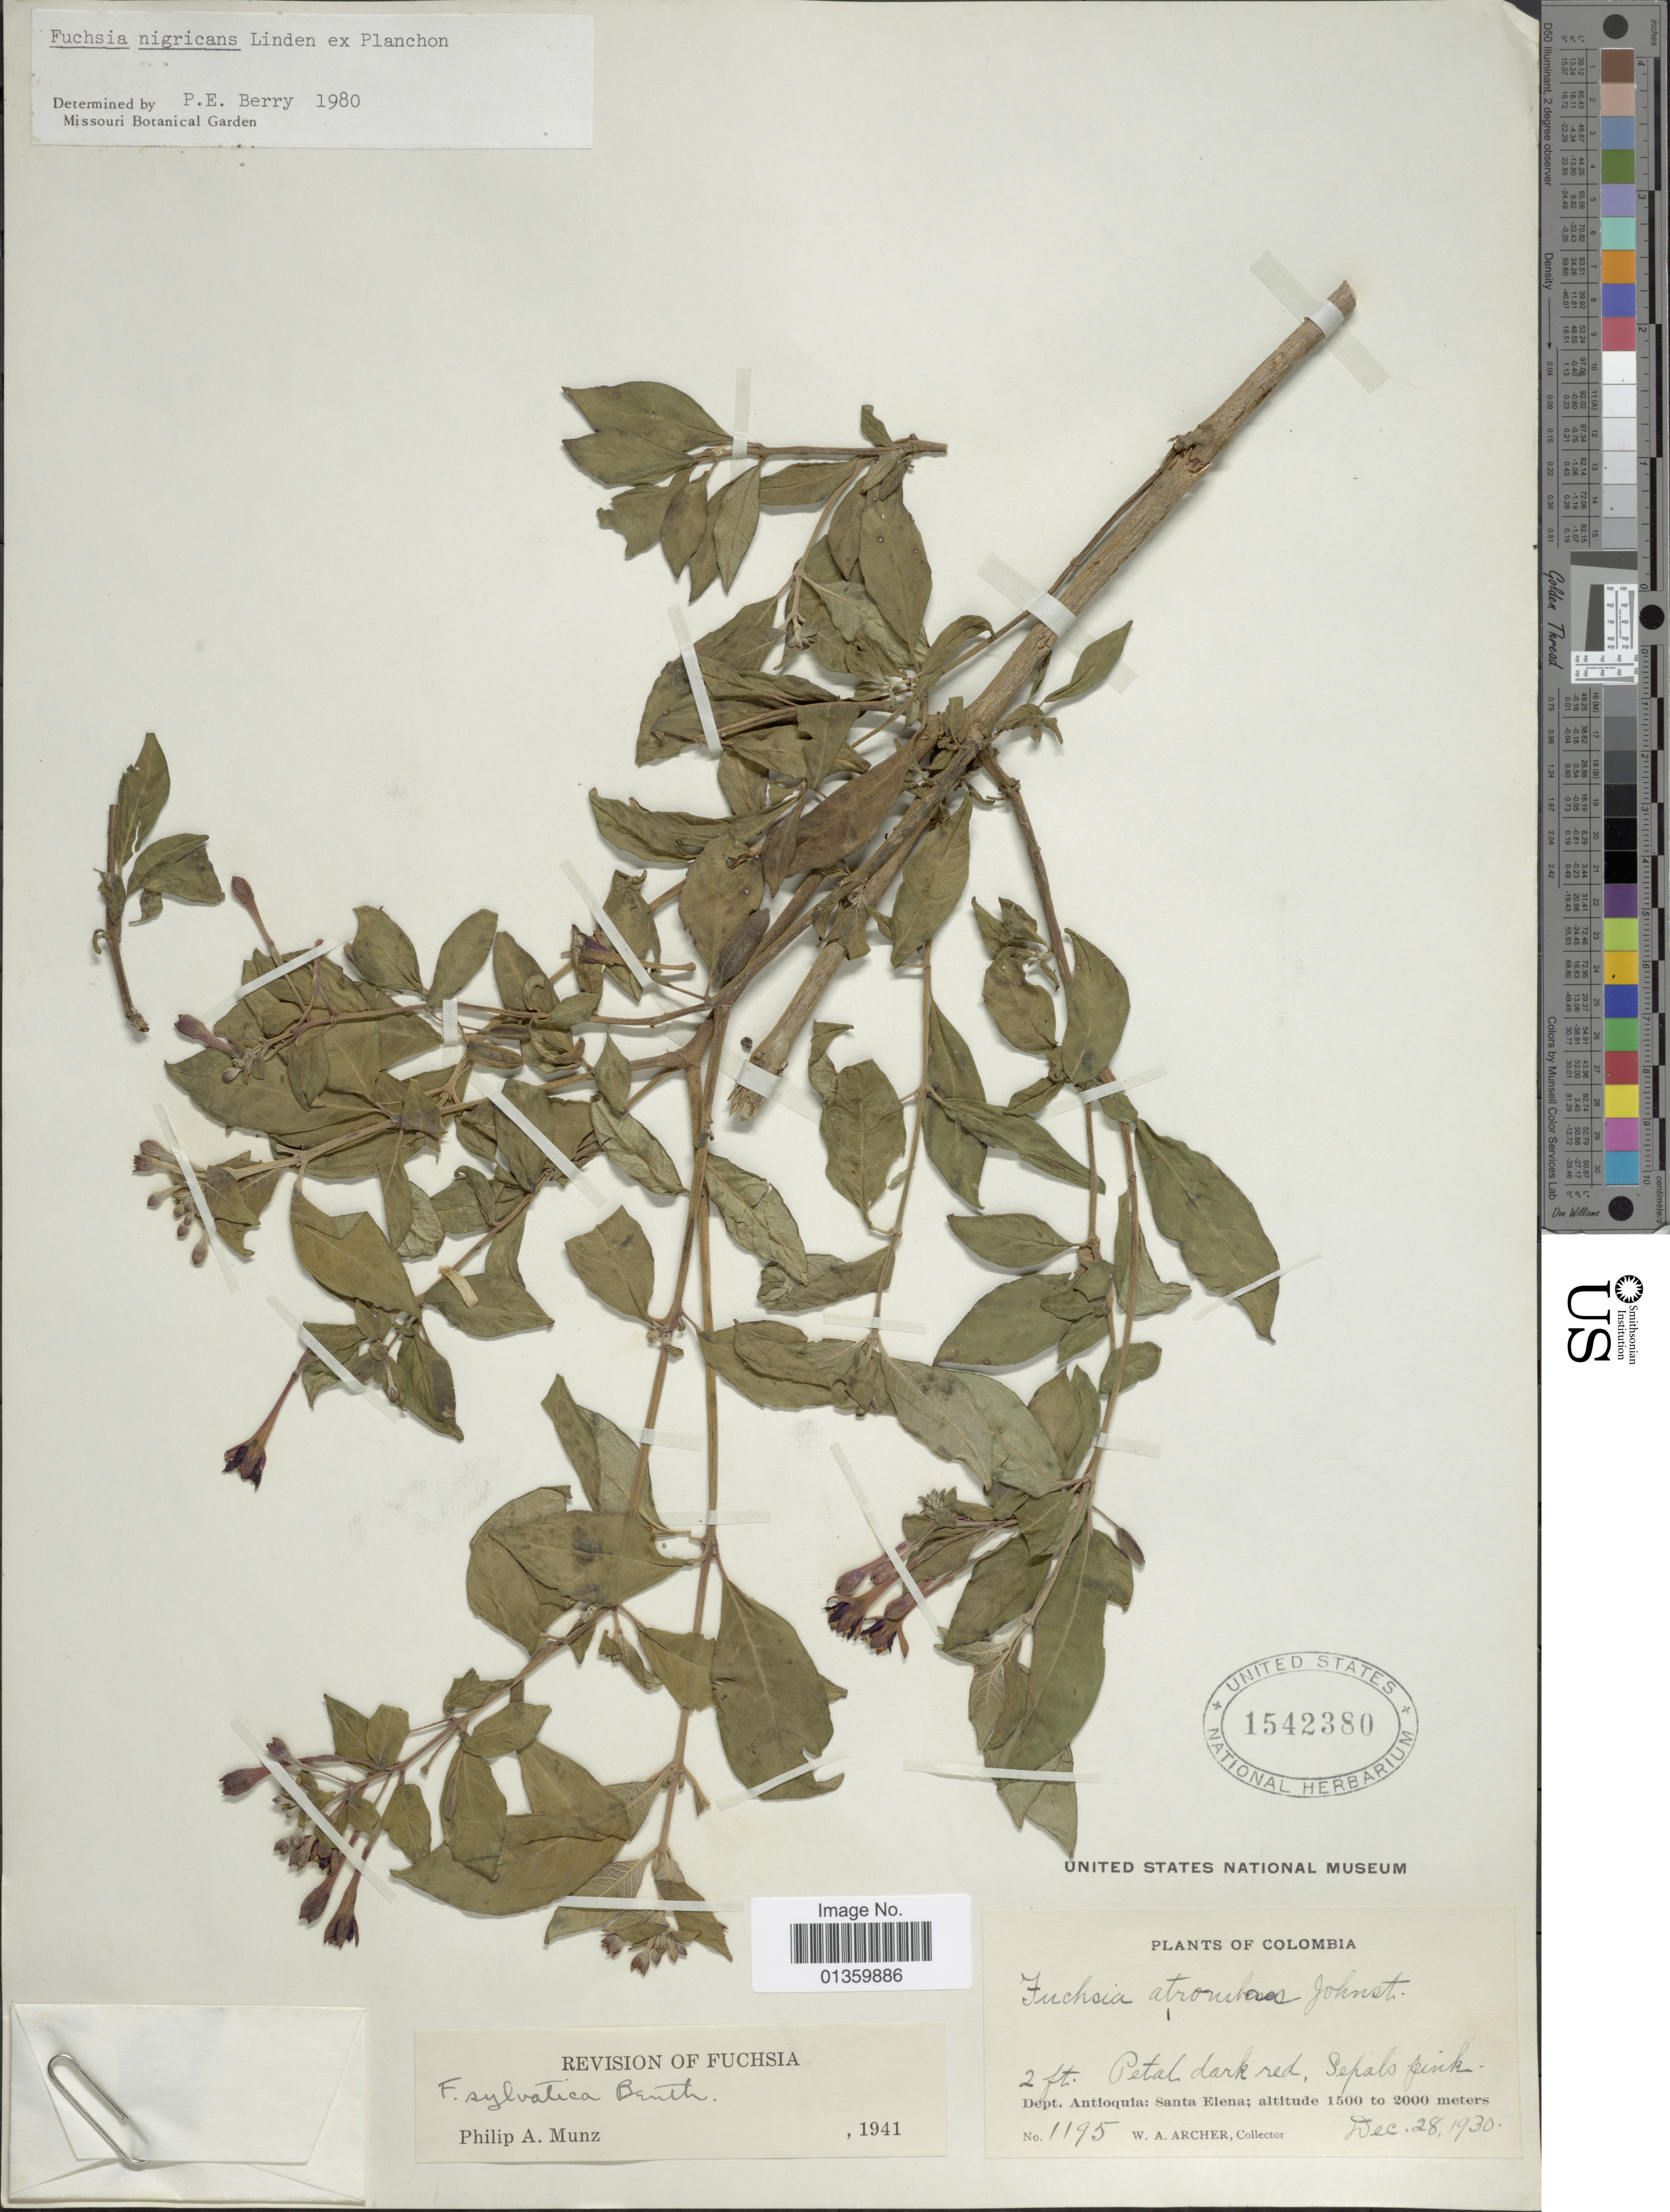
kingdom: Plantae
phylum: Tracheophyta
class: Magnoliopsida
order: Myrtales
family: Onagraceae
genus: Fuchsia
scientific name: Fuchsia nigricans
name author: Linden ex Planch.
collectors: W. A. Archer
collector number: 1195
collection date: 1930-12-28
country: Colombia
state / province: Antioquia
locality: Santa Elena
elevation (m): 1500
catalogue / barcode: US 1542380